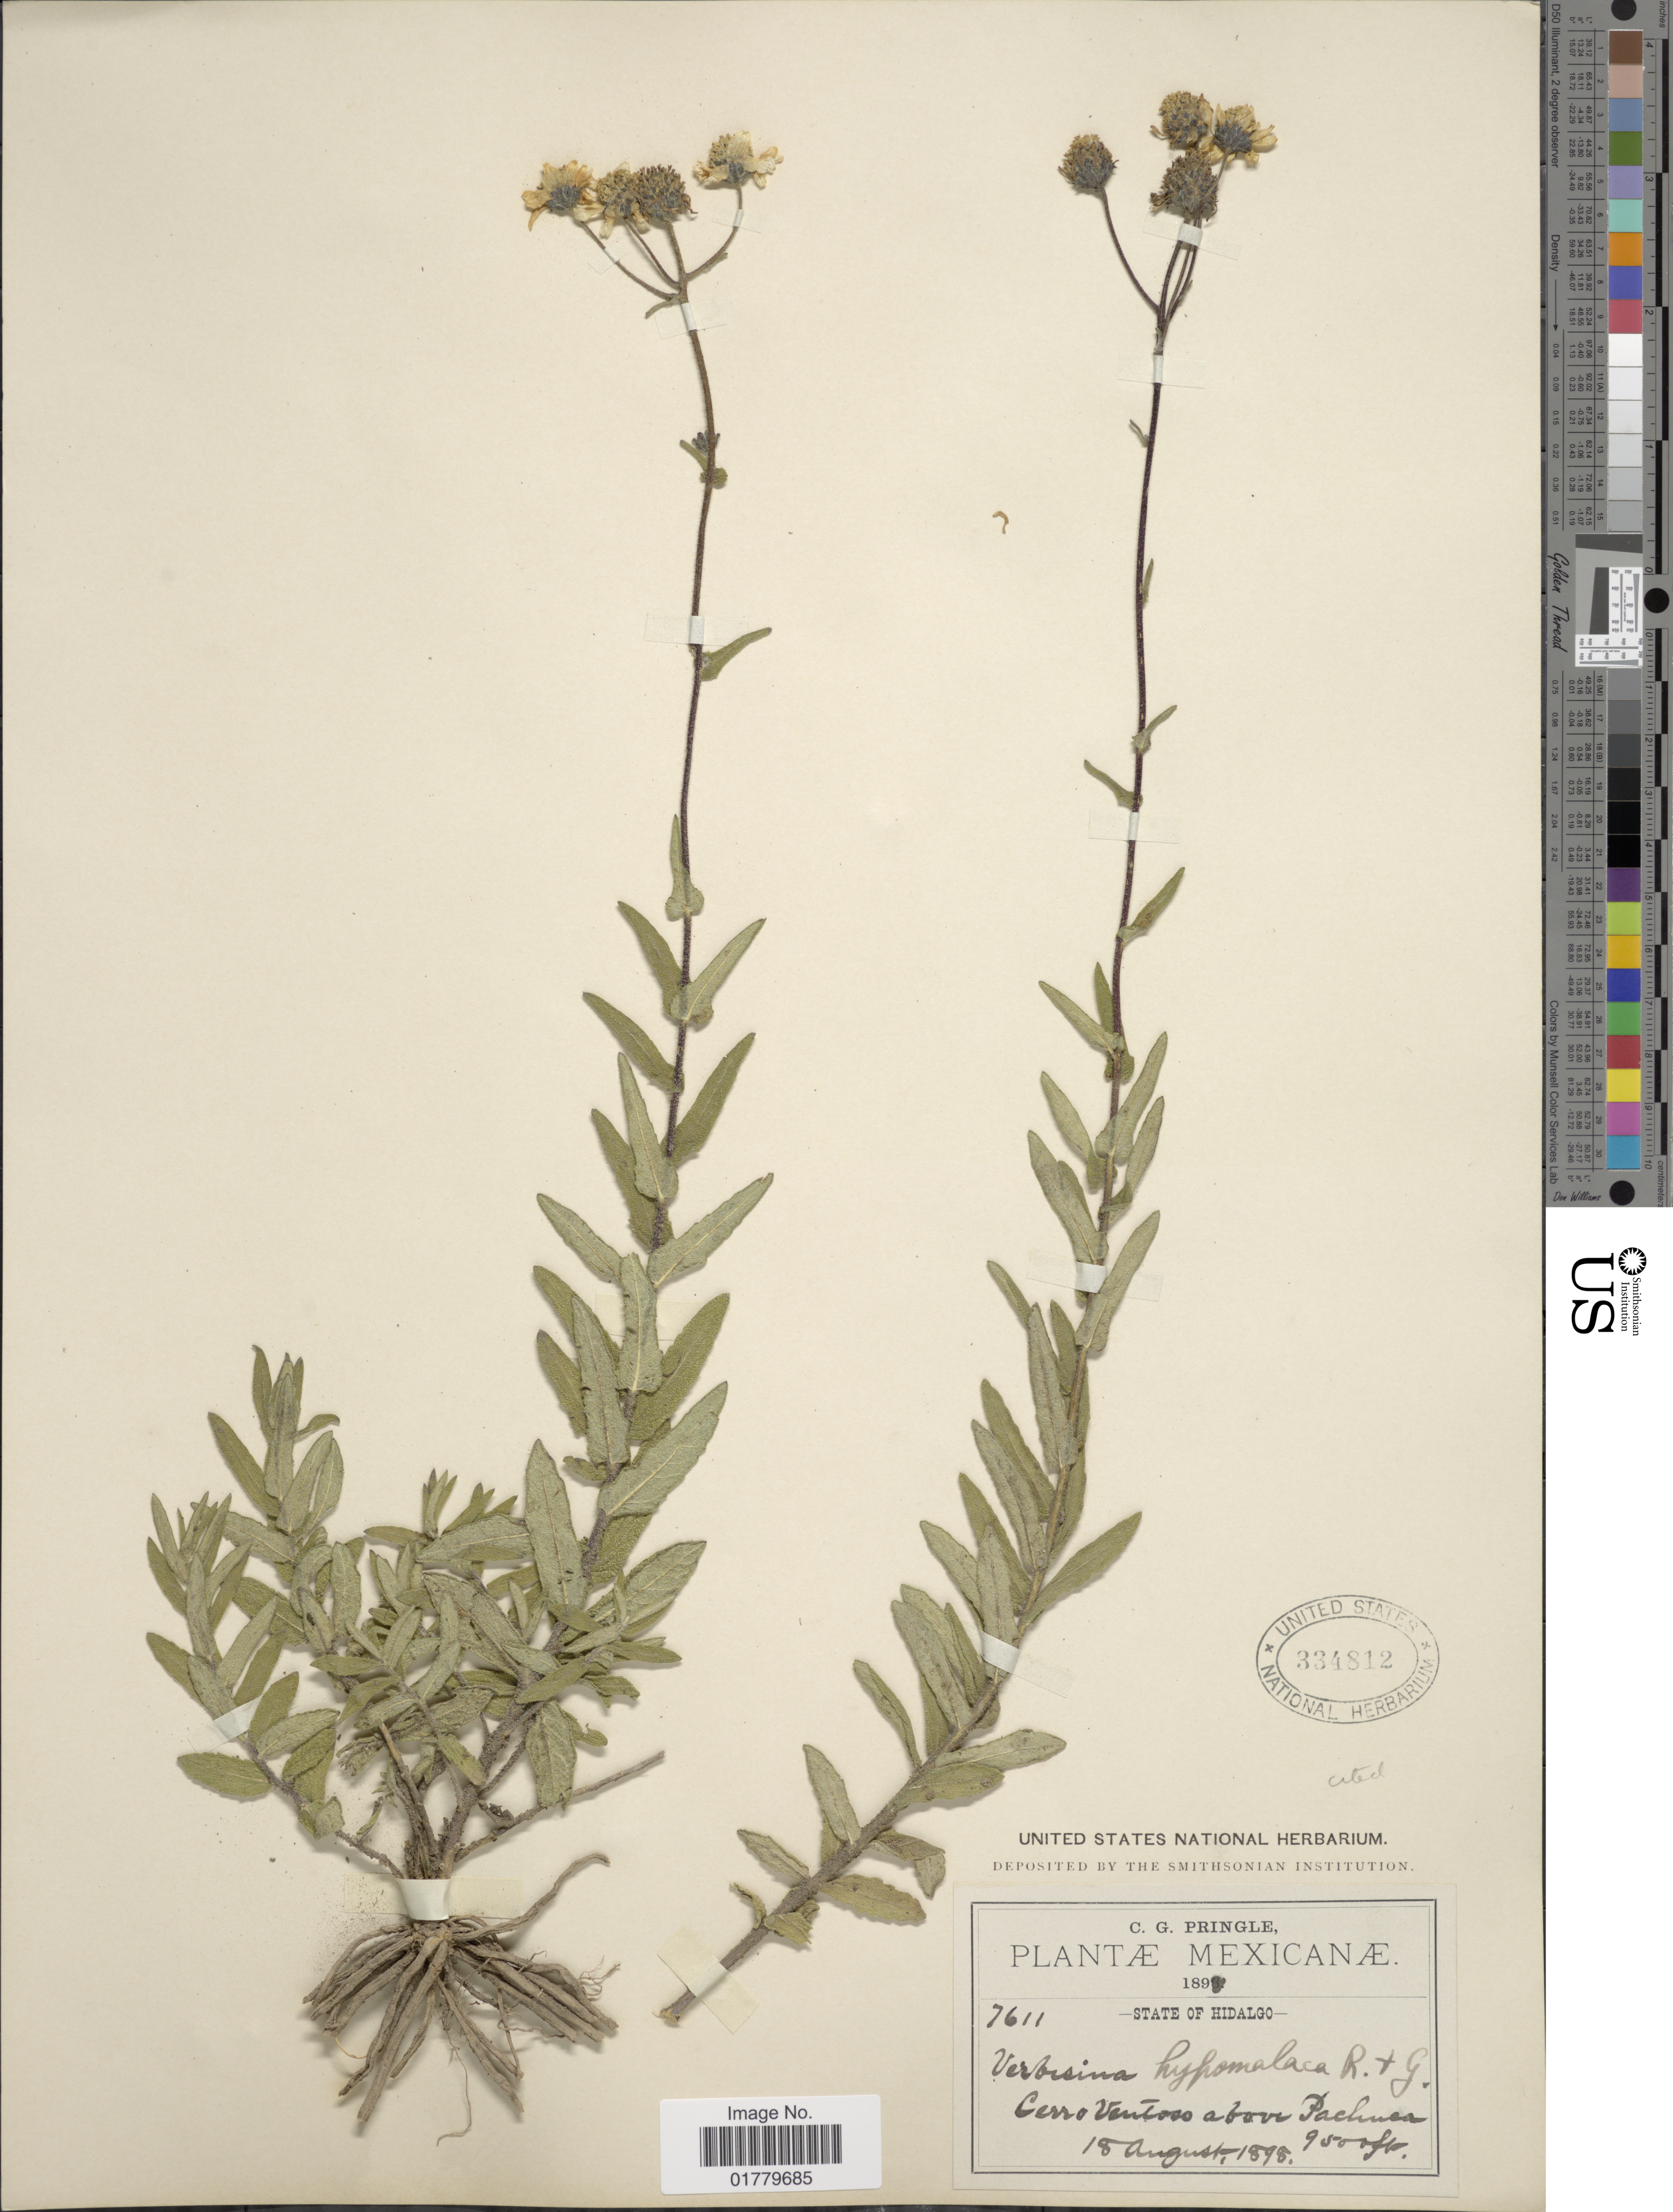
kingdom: Plantae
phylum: Tracheophyta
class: Magnoliopsida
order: Asterales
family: Asteraceae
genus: Verbesina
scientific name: Verbesina hypomalaca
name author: B.L. Rob. & Greenm.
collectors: C. G. Pringle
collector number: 7611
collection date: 1898-08-18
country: Mexico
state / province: Hidalgo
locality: Cerro Ventoso above Pachuca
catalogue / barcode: US 334812